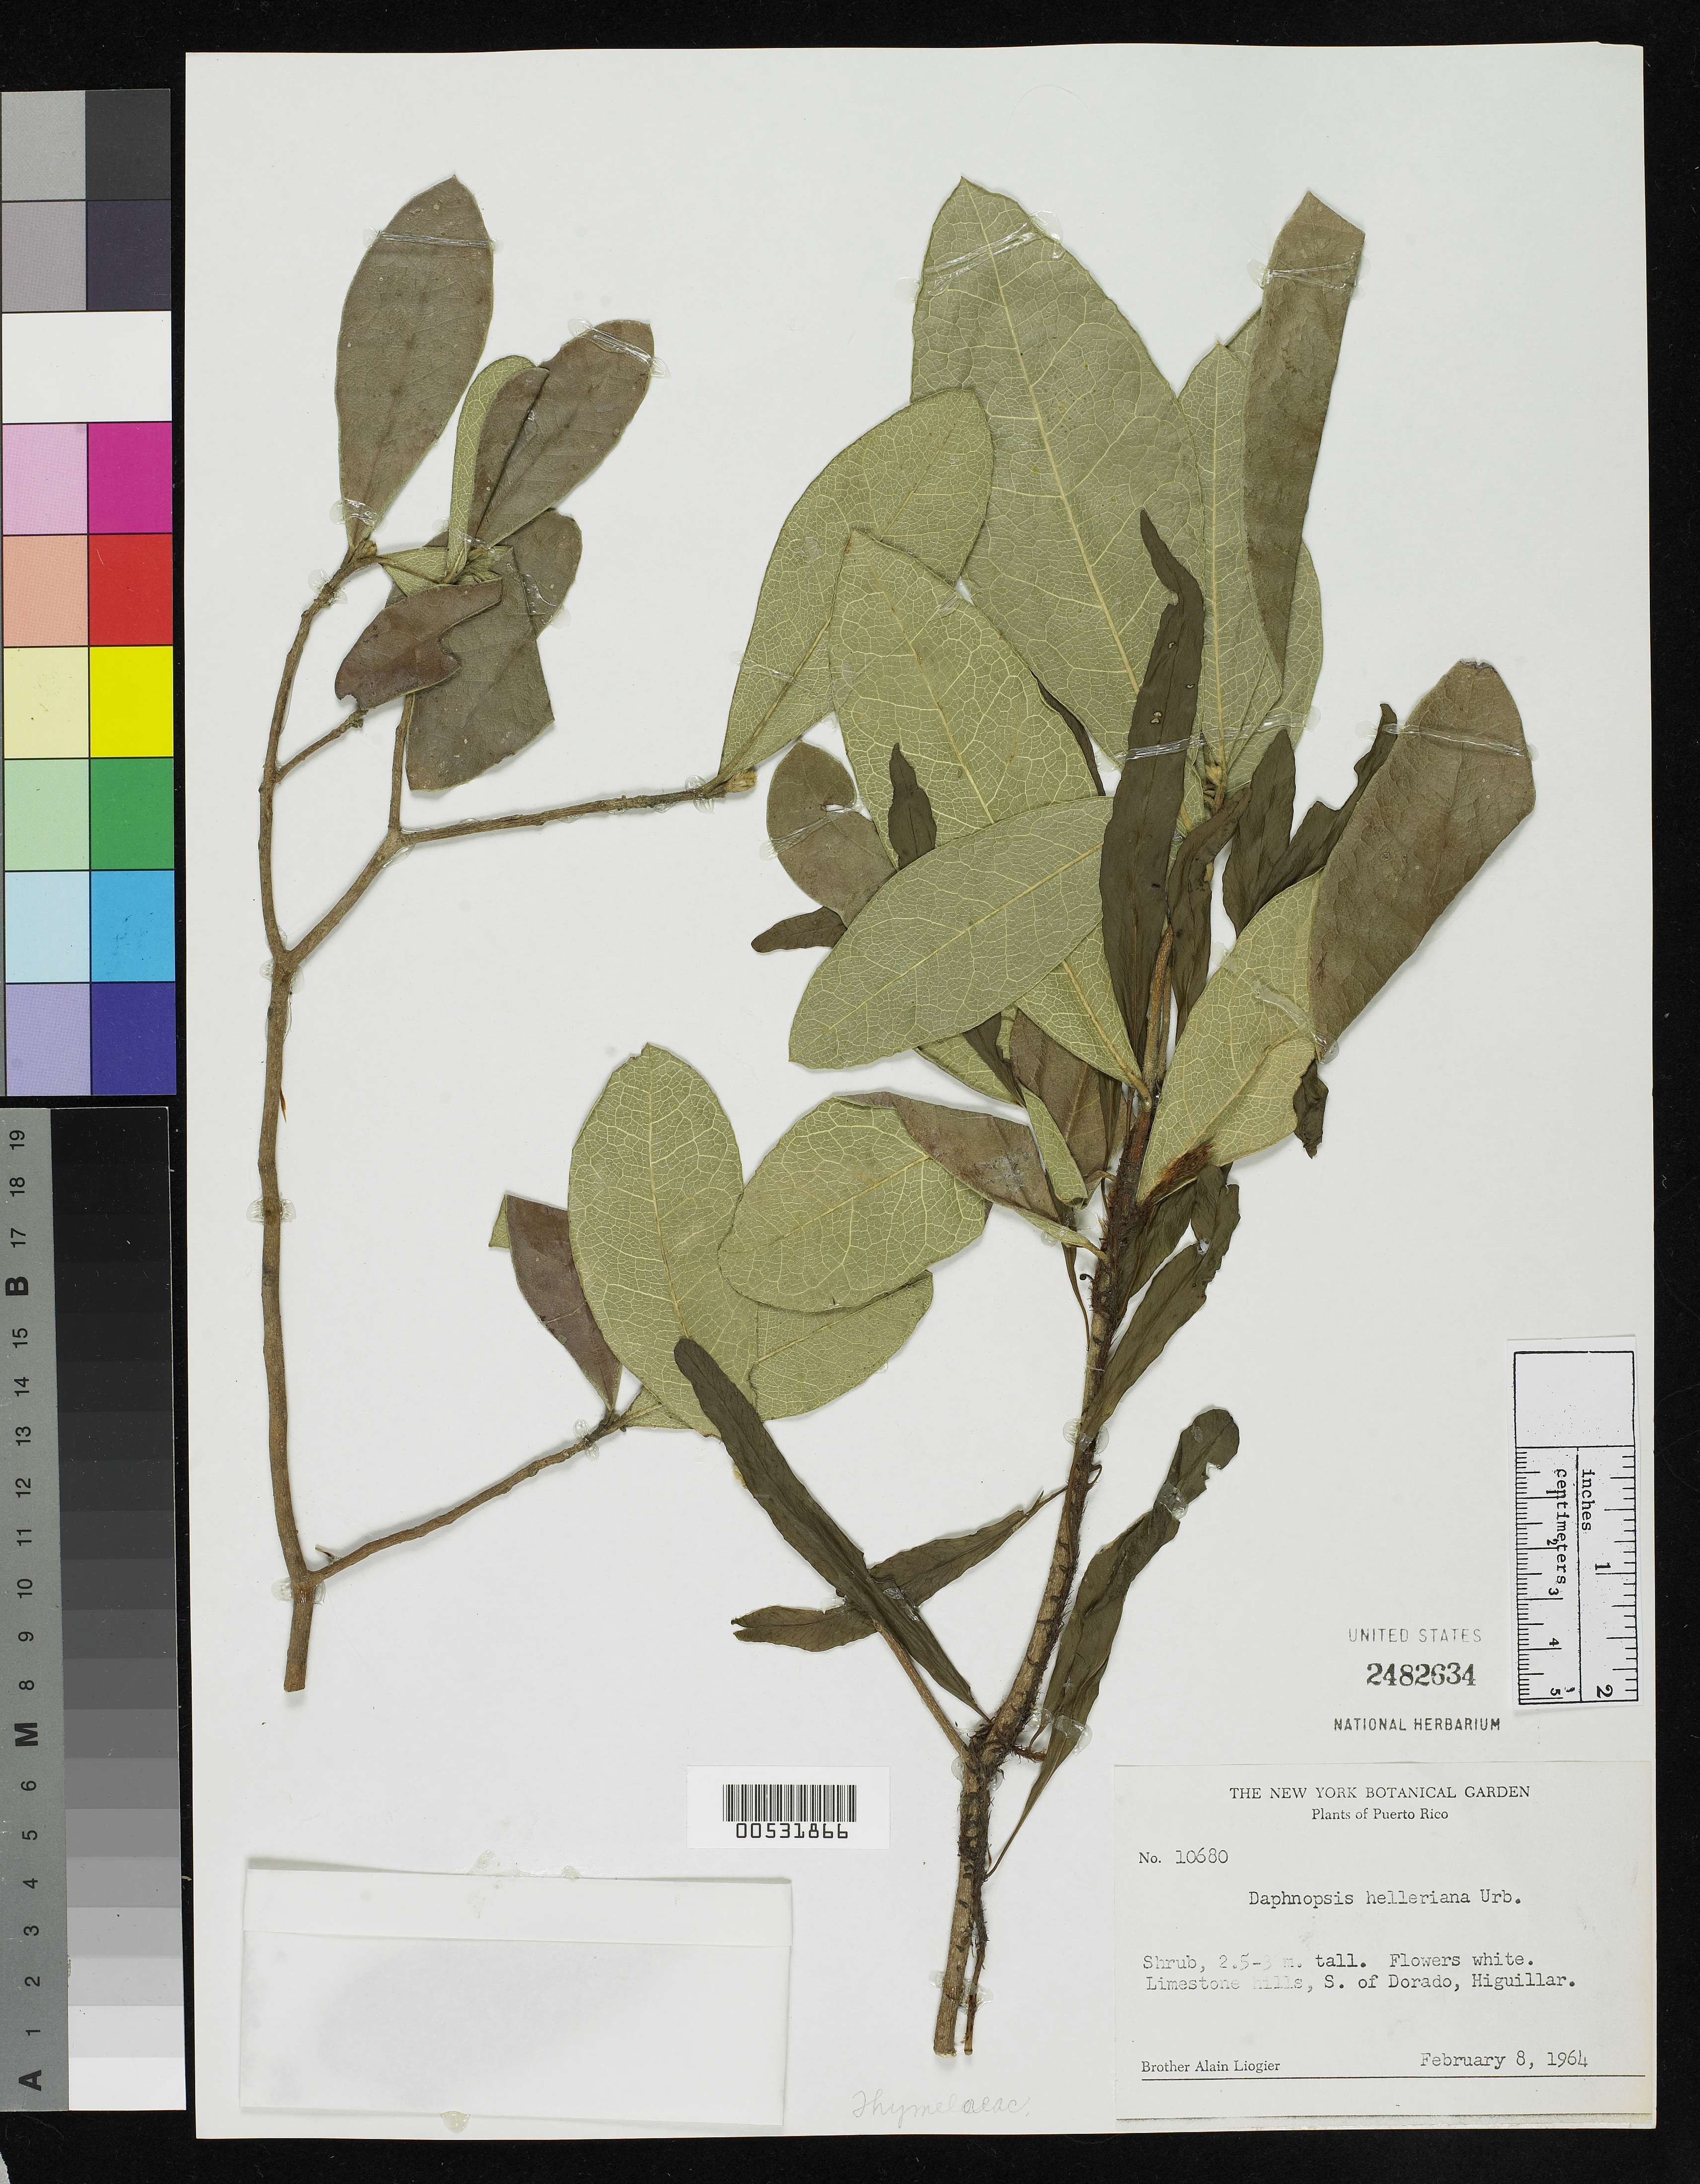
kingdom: Plantae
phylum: Tracheophyta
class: Magnoliopsida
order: Malvales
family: Thymelaeaceae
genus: Daphnopsis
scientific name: Daphnopsis helleriana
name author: Urb.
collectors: A. H. Liogier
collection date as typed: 08 Feb 1964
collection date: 1964-02-08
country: Puerto Rico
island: Greater Antilles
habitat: Limestone hills.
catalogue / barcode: US 2482634